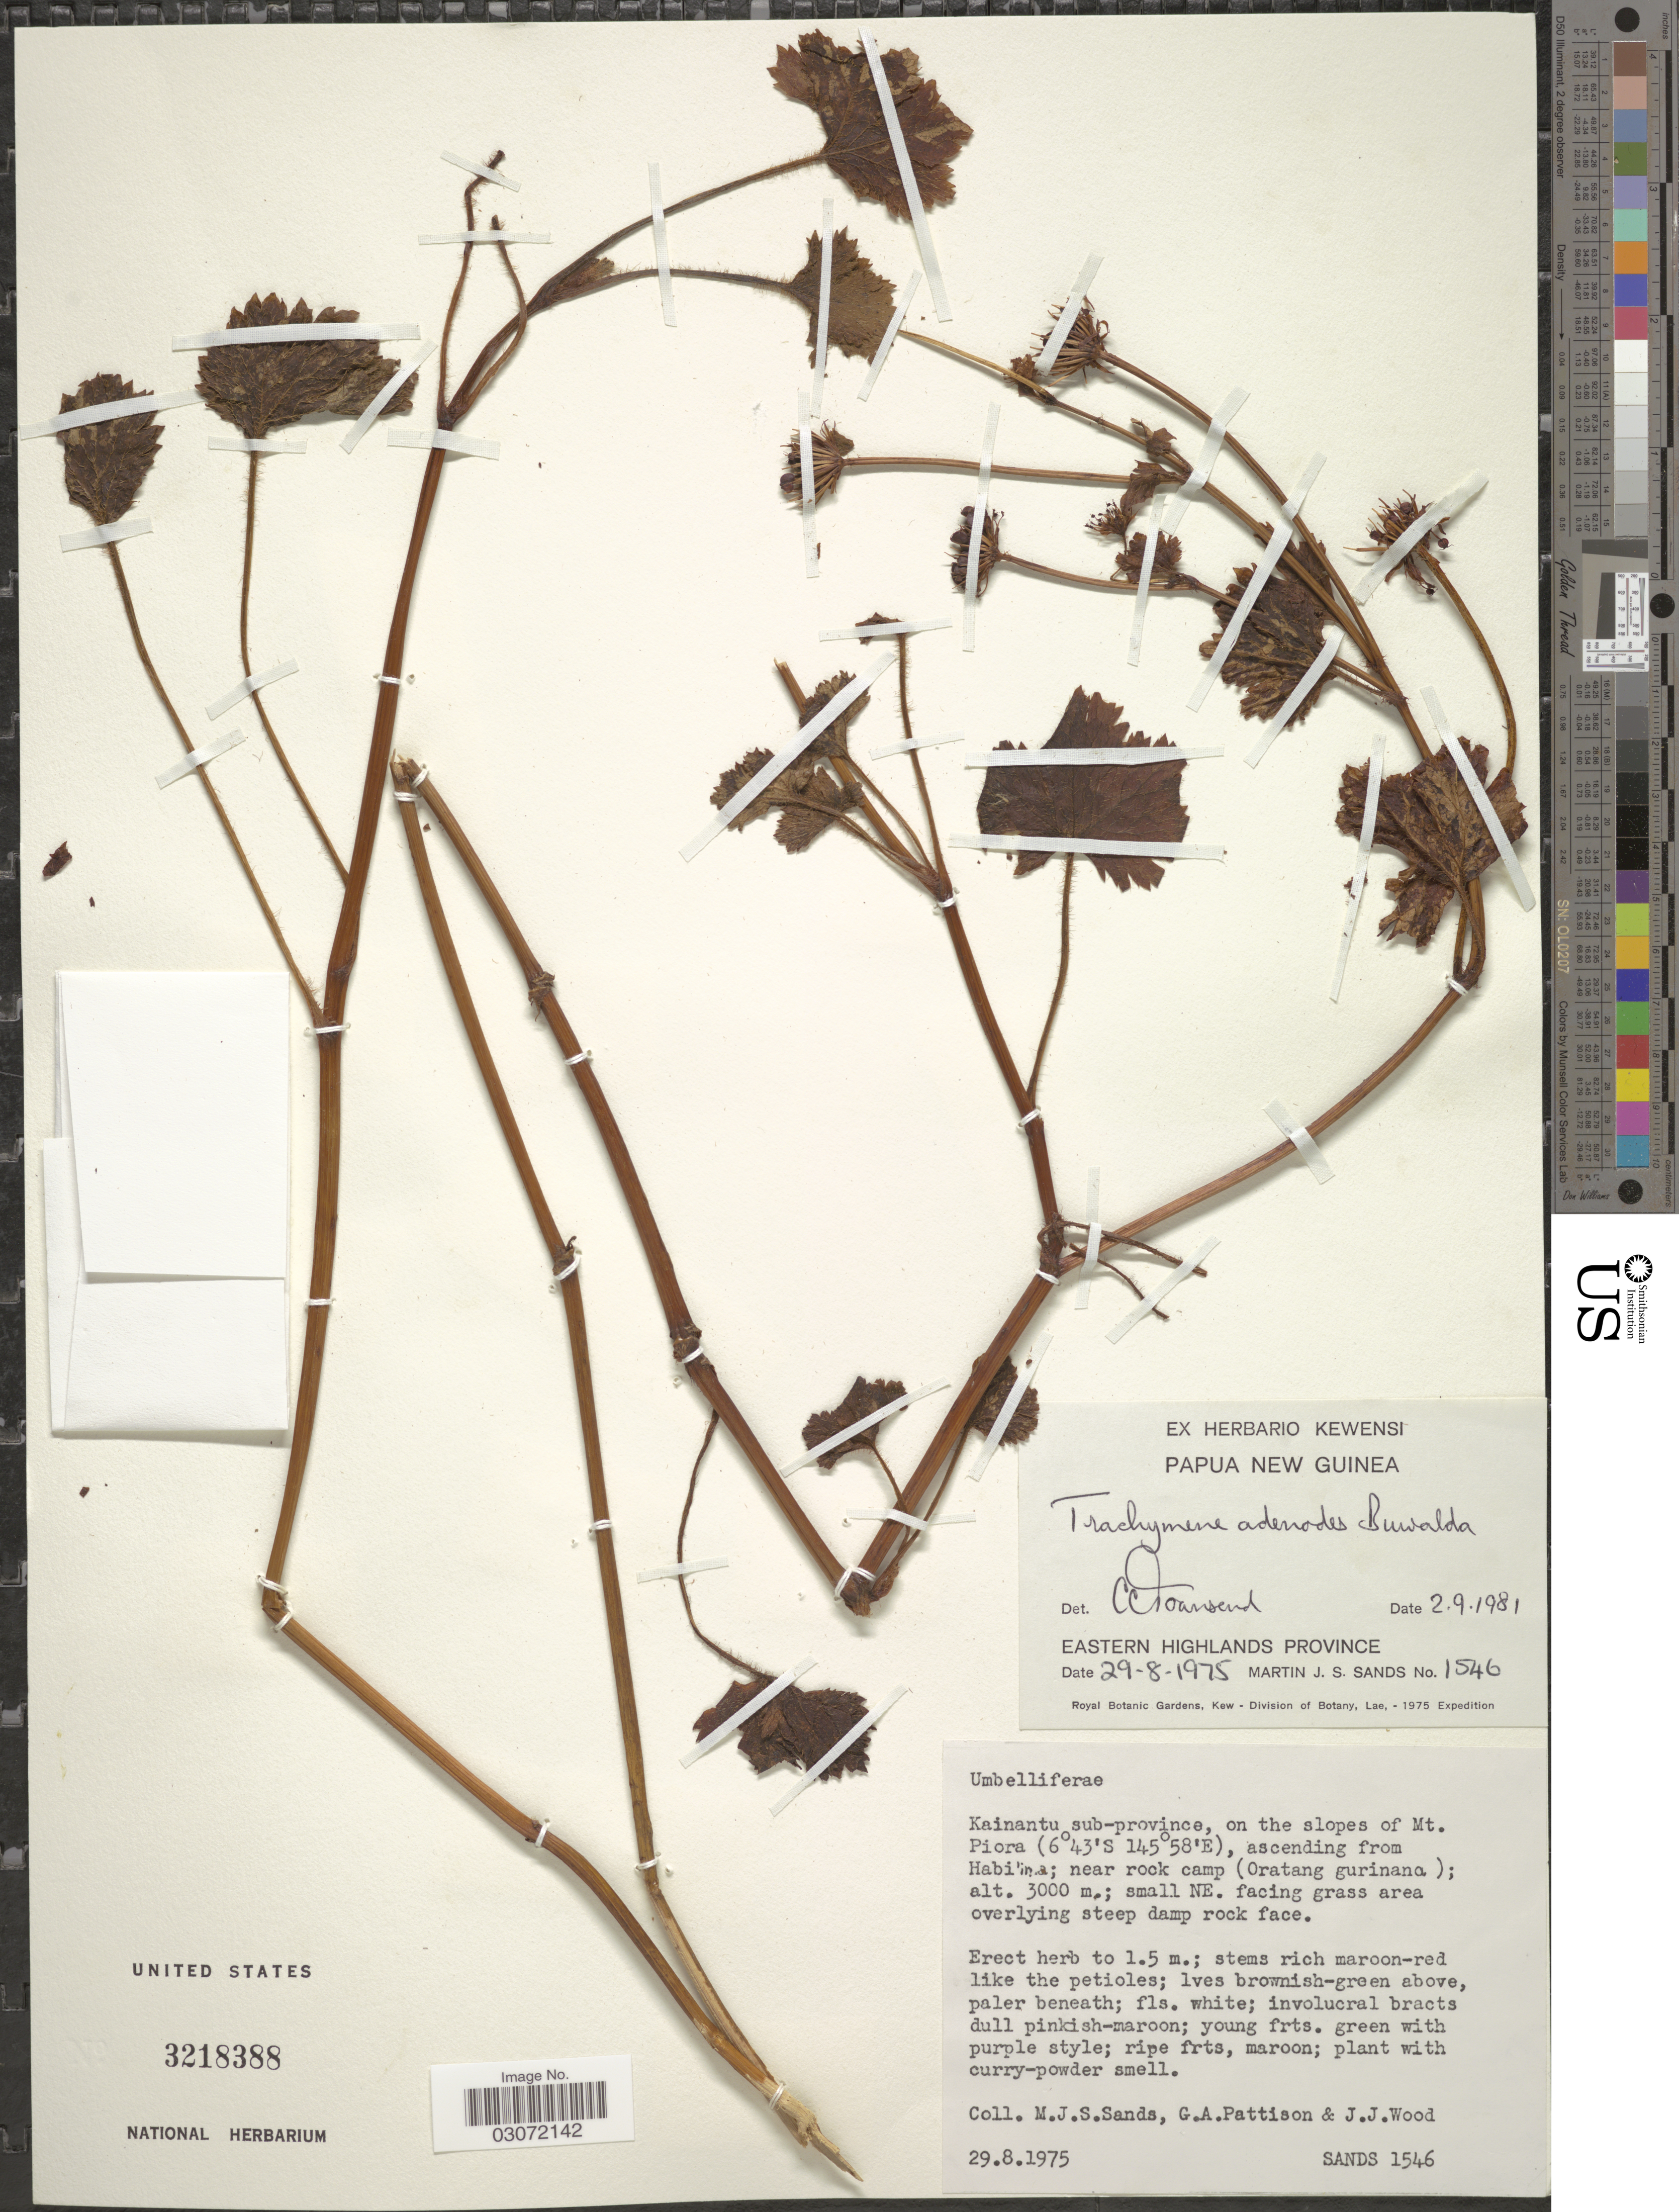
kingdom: Plantae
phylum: Tracheophyta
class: Magnoliopsida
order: Apiales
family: Araliaceae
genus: Trachymene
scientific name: Trachymene adenodes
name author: Buwalda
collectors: M. Sands, G. Pattison & J. Wood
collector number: SANDS 1546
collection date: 1975-08-29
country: Papua New Guinea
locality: Eastern Highlands Province. Kainantu sub-province, on the slopes of Mt. Piora, ascending from Habi'ina; near rock camp (Oratang gurinana). Small NE.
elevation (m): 3000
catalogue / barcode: US 3218388